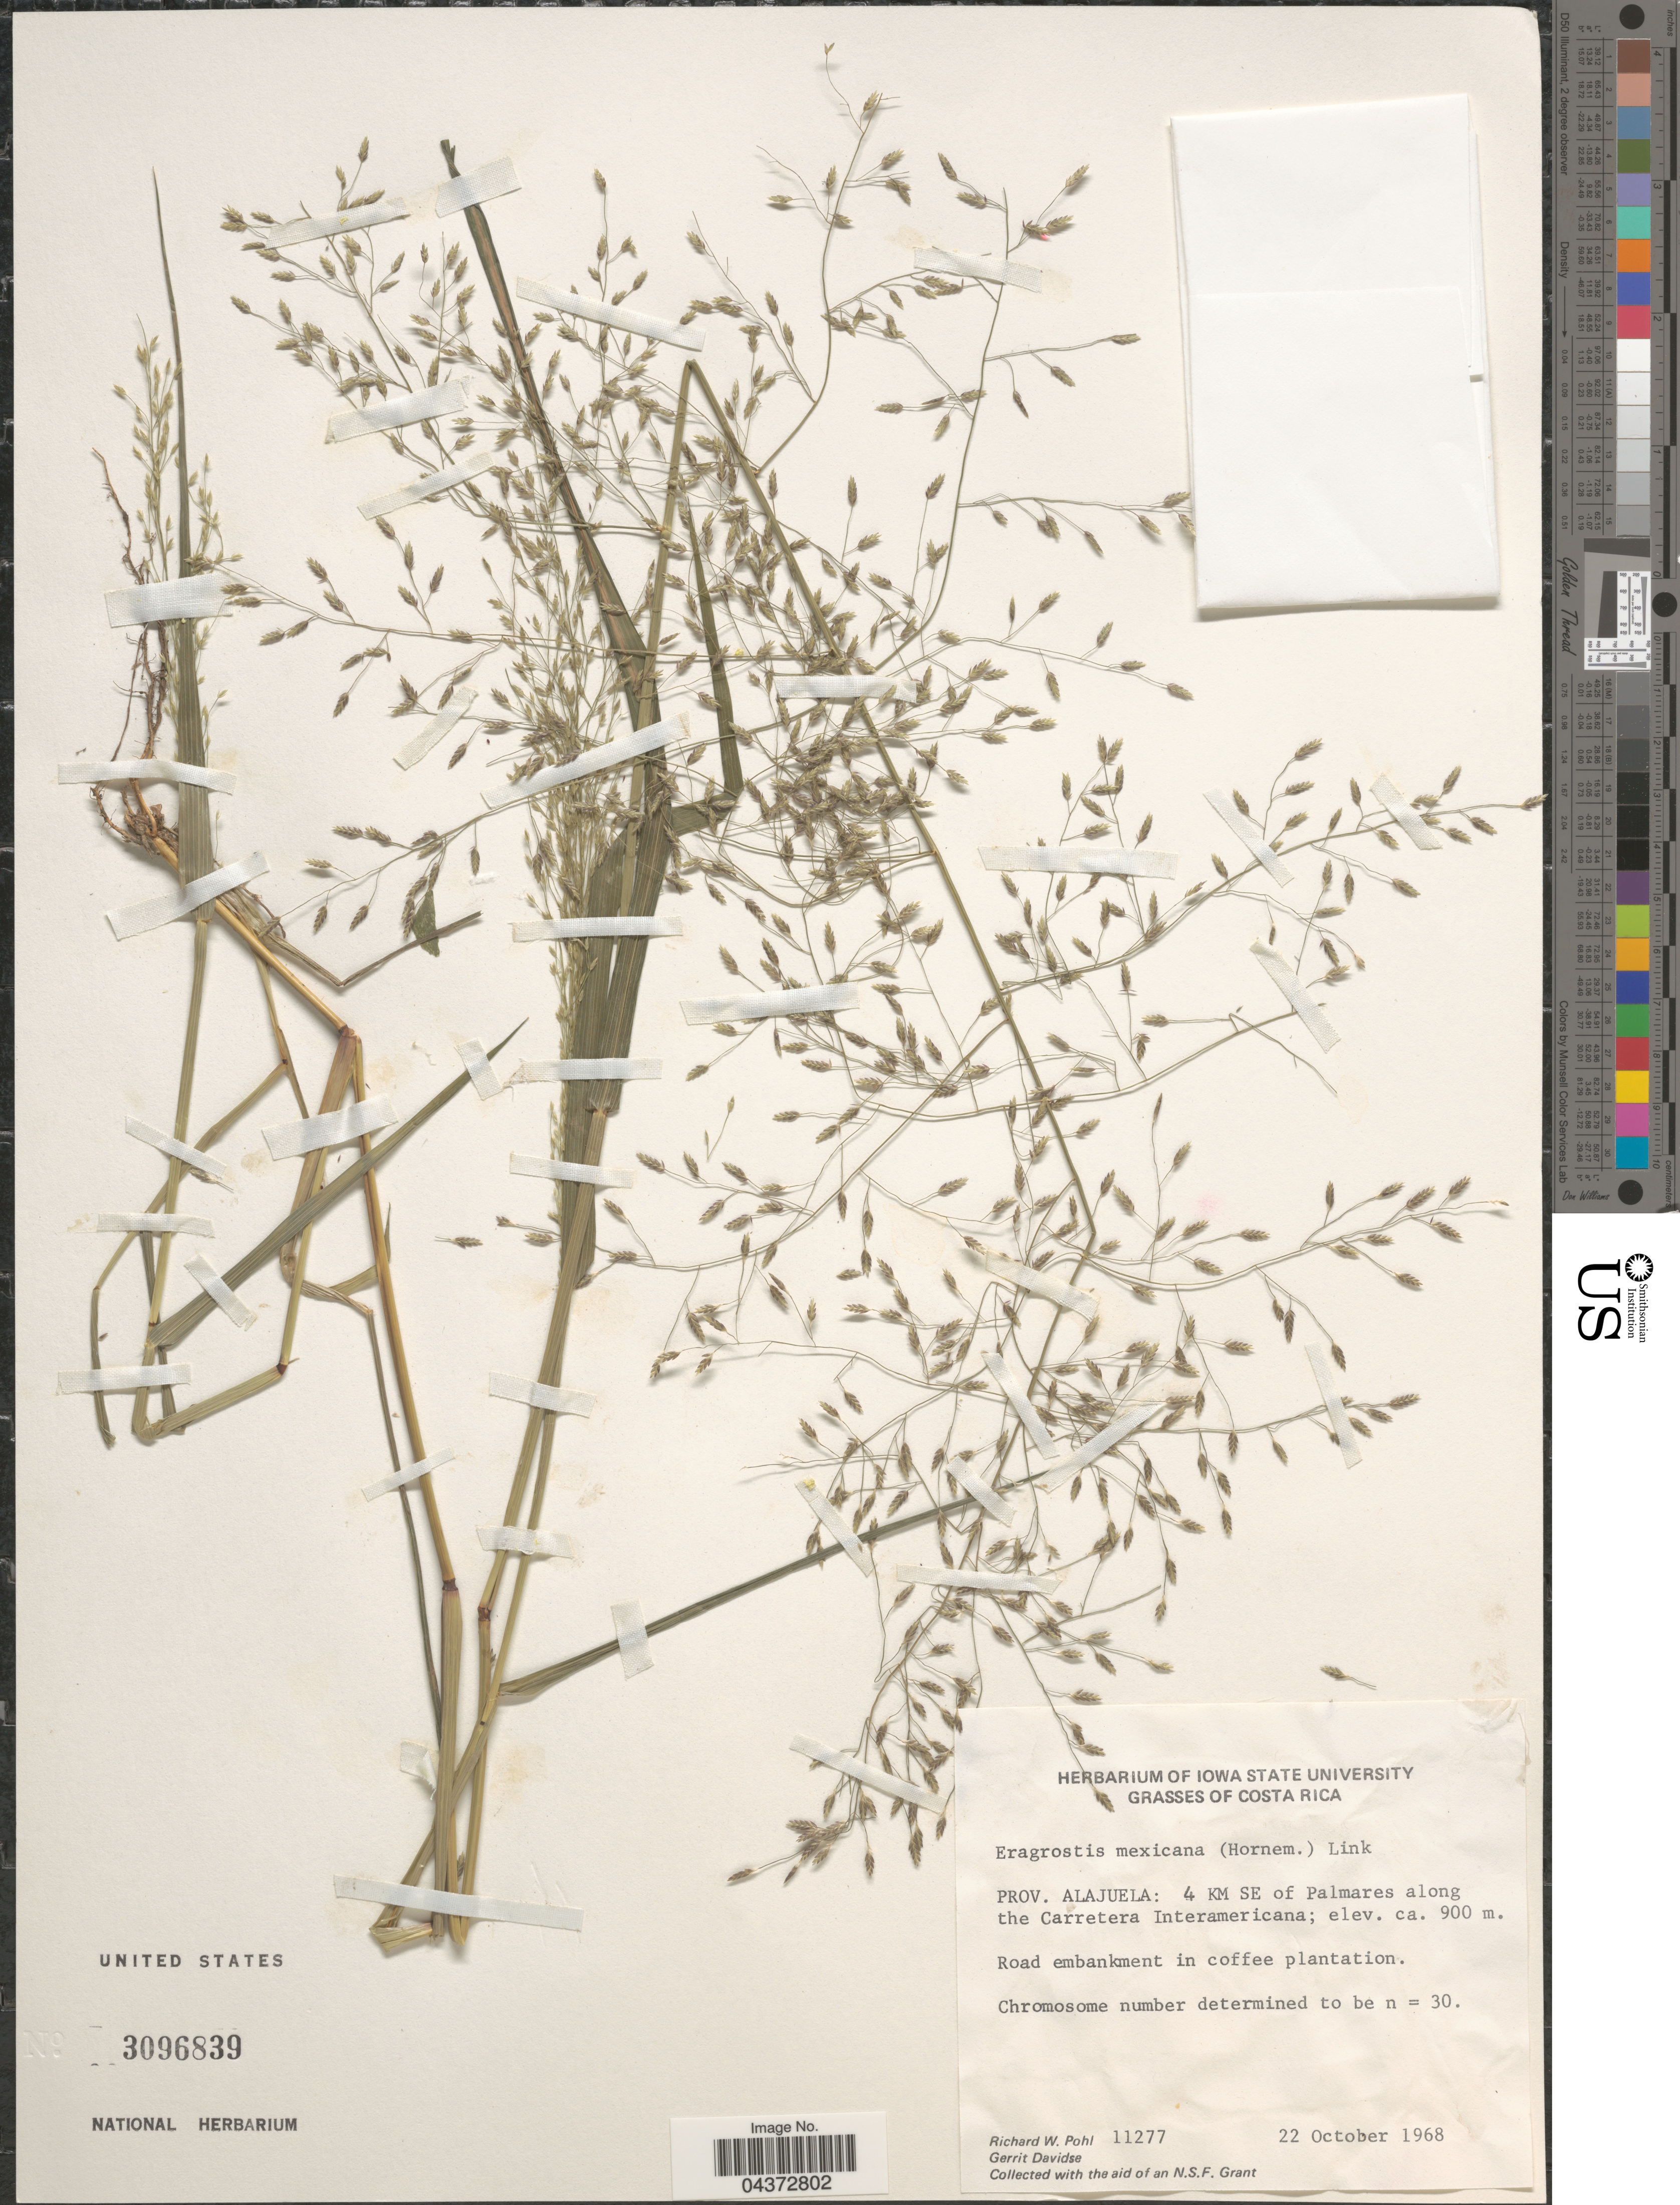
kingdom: Plantae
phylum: Tracheophyta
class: Liliopsida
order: Poales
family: Poaceae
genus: Eragrostis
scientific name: Eragrostis mexicana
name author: (Hornem.) Link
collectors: R. W. Pohl & G. Davidse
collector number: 11277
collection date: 1968-10-22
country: Costa Rica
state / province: Alajuela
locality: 4 KM SE of Palmares along the Carretera Interamericana. Road embankment in coffee plantation.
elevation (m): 900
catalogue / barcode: US 3096839